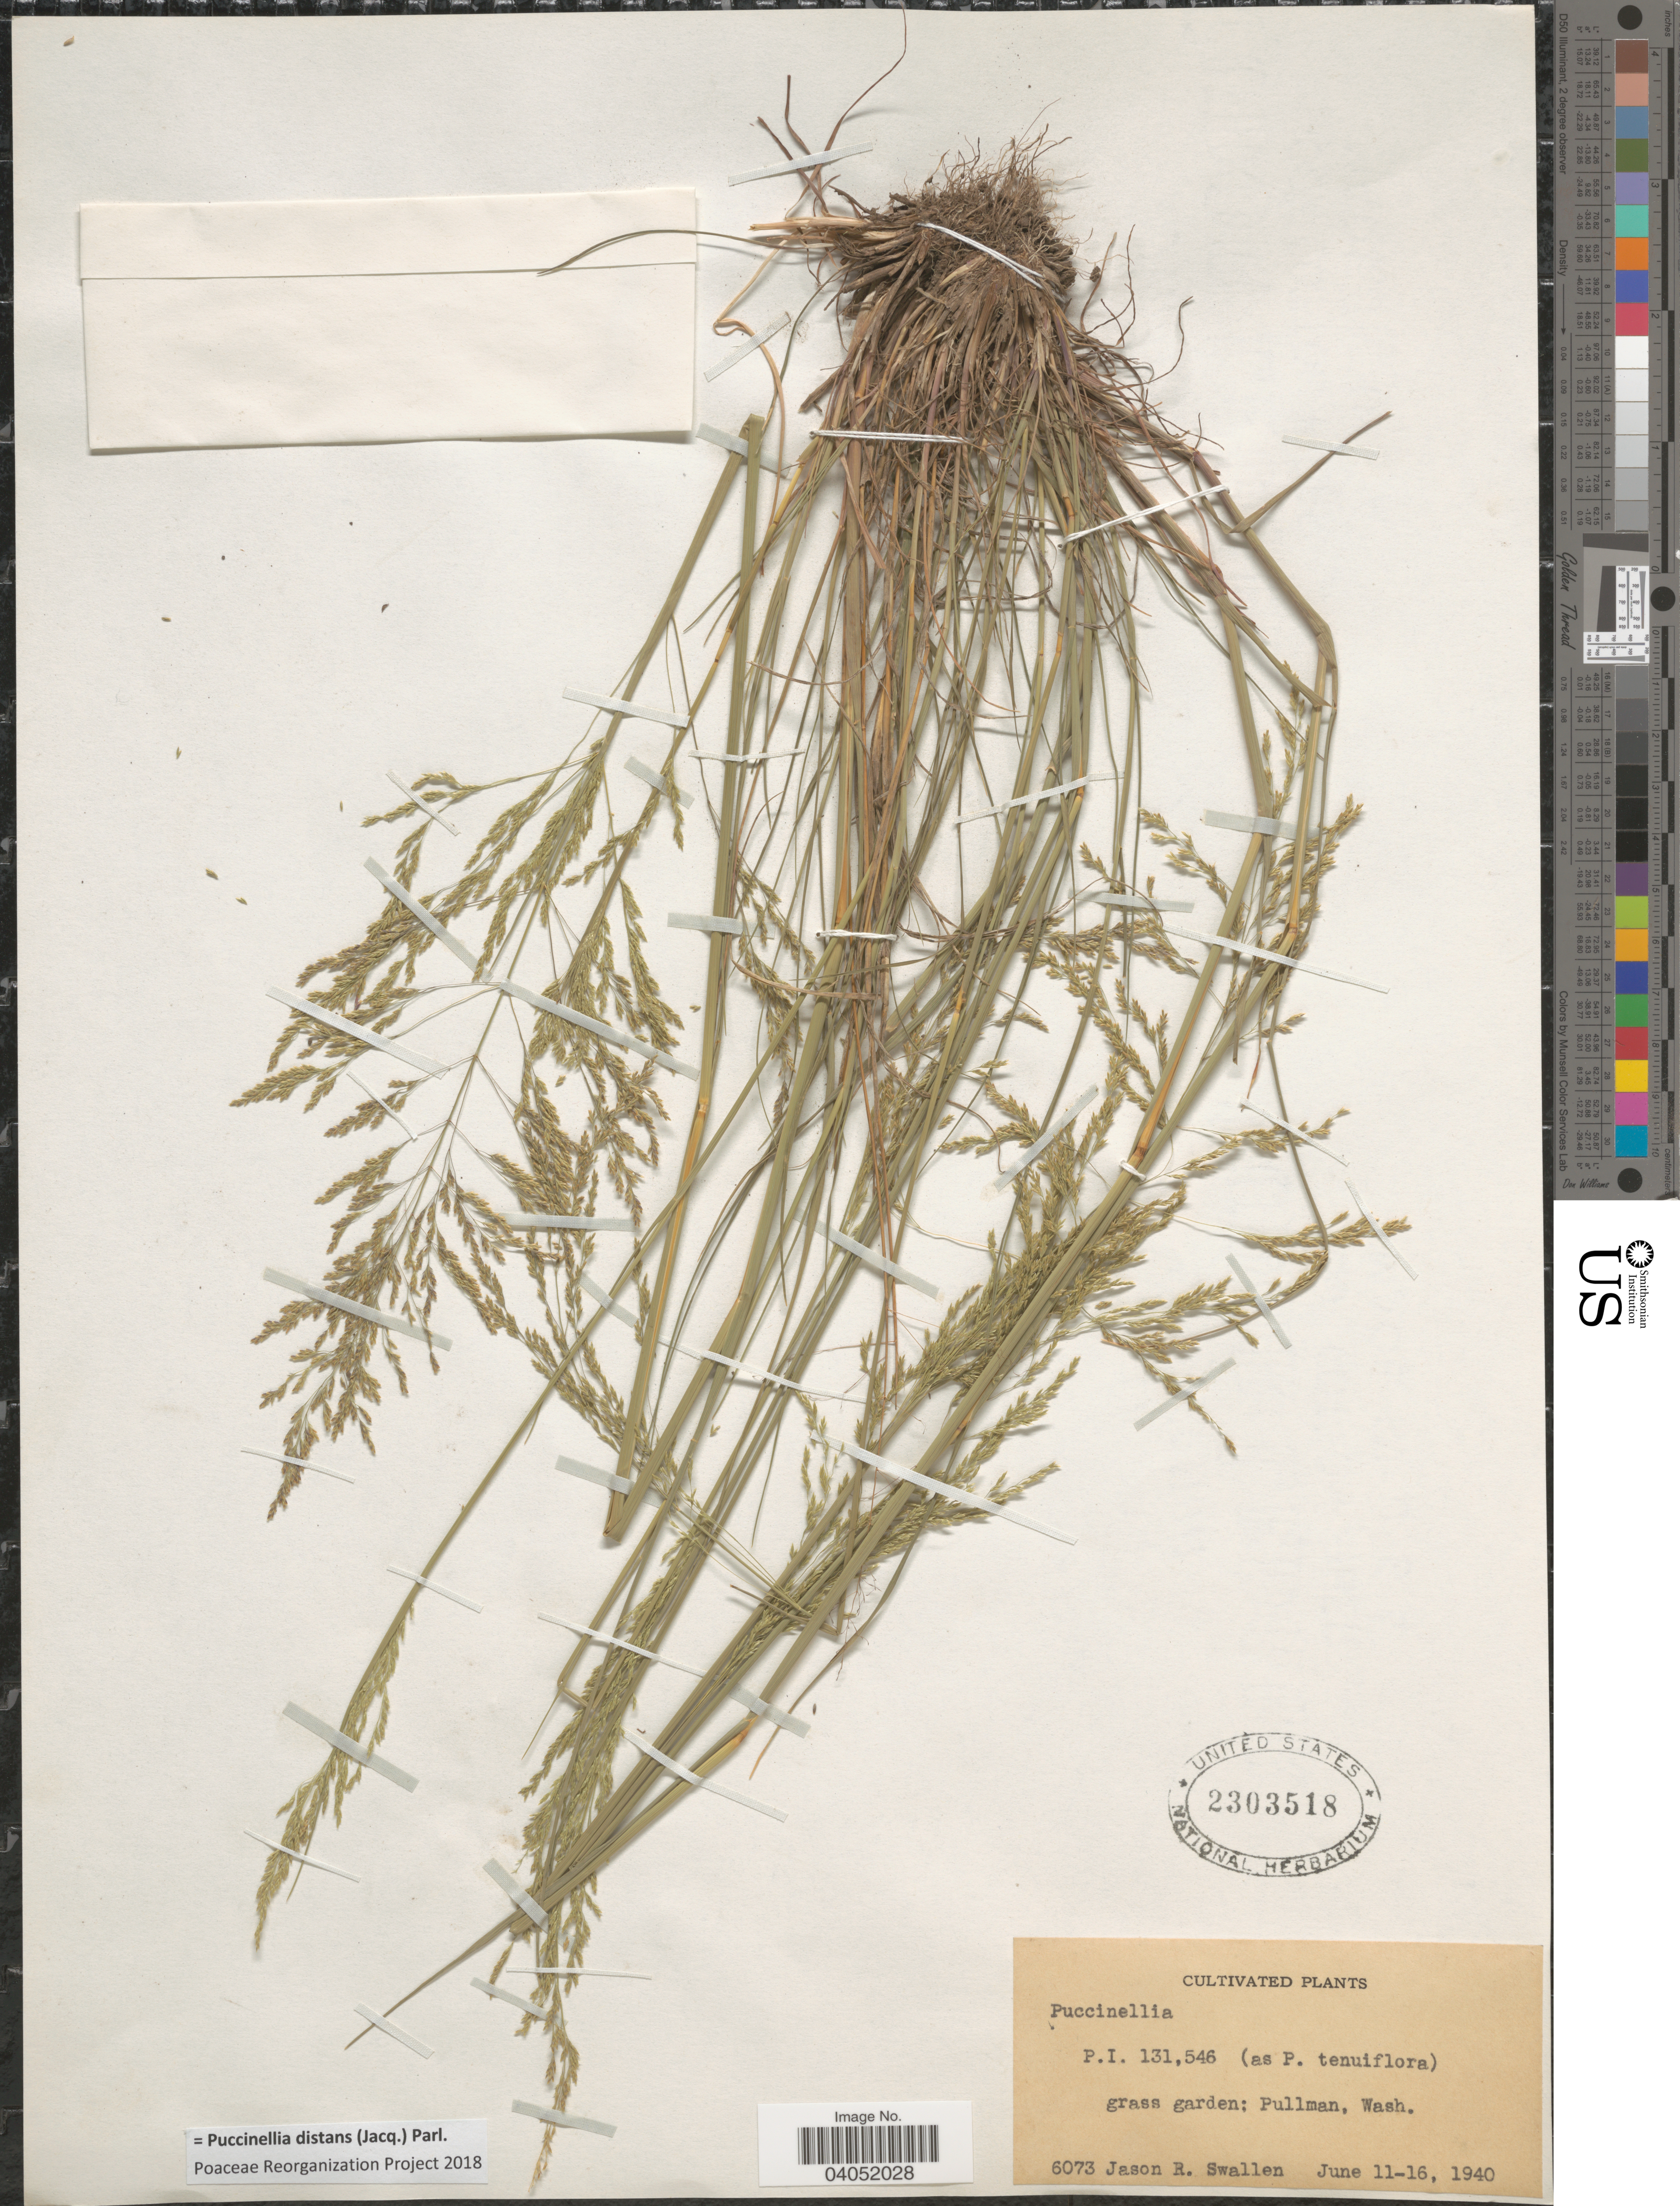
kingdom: Plantae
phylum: Tracheophyta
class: Liliopsida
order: Poales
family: Poaceae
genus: Puccinellia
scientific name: Puccinellia distans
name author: (Jacq.) Parl.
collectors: J. R. Swallen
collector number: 6073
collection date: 1940-06-11/1940-06-16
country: United States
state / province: Washington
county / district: Whitman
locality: Grass garden; Pullman.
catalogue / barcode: US 2303518